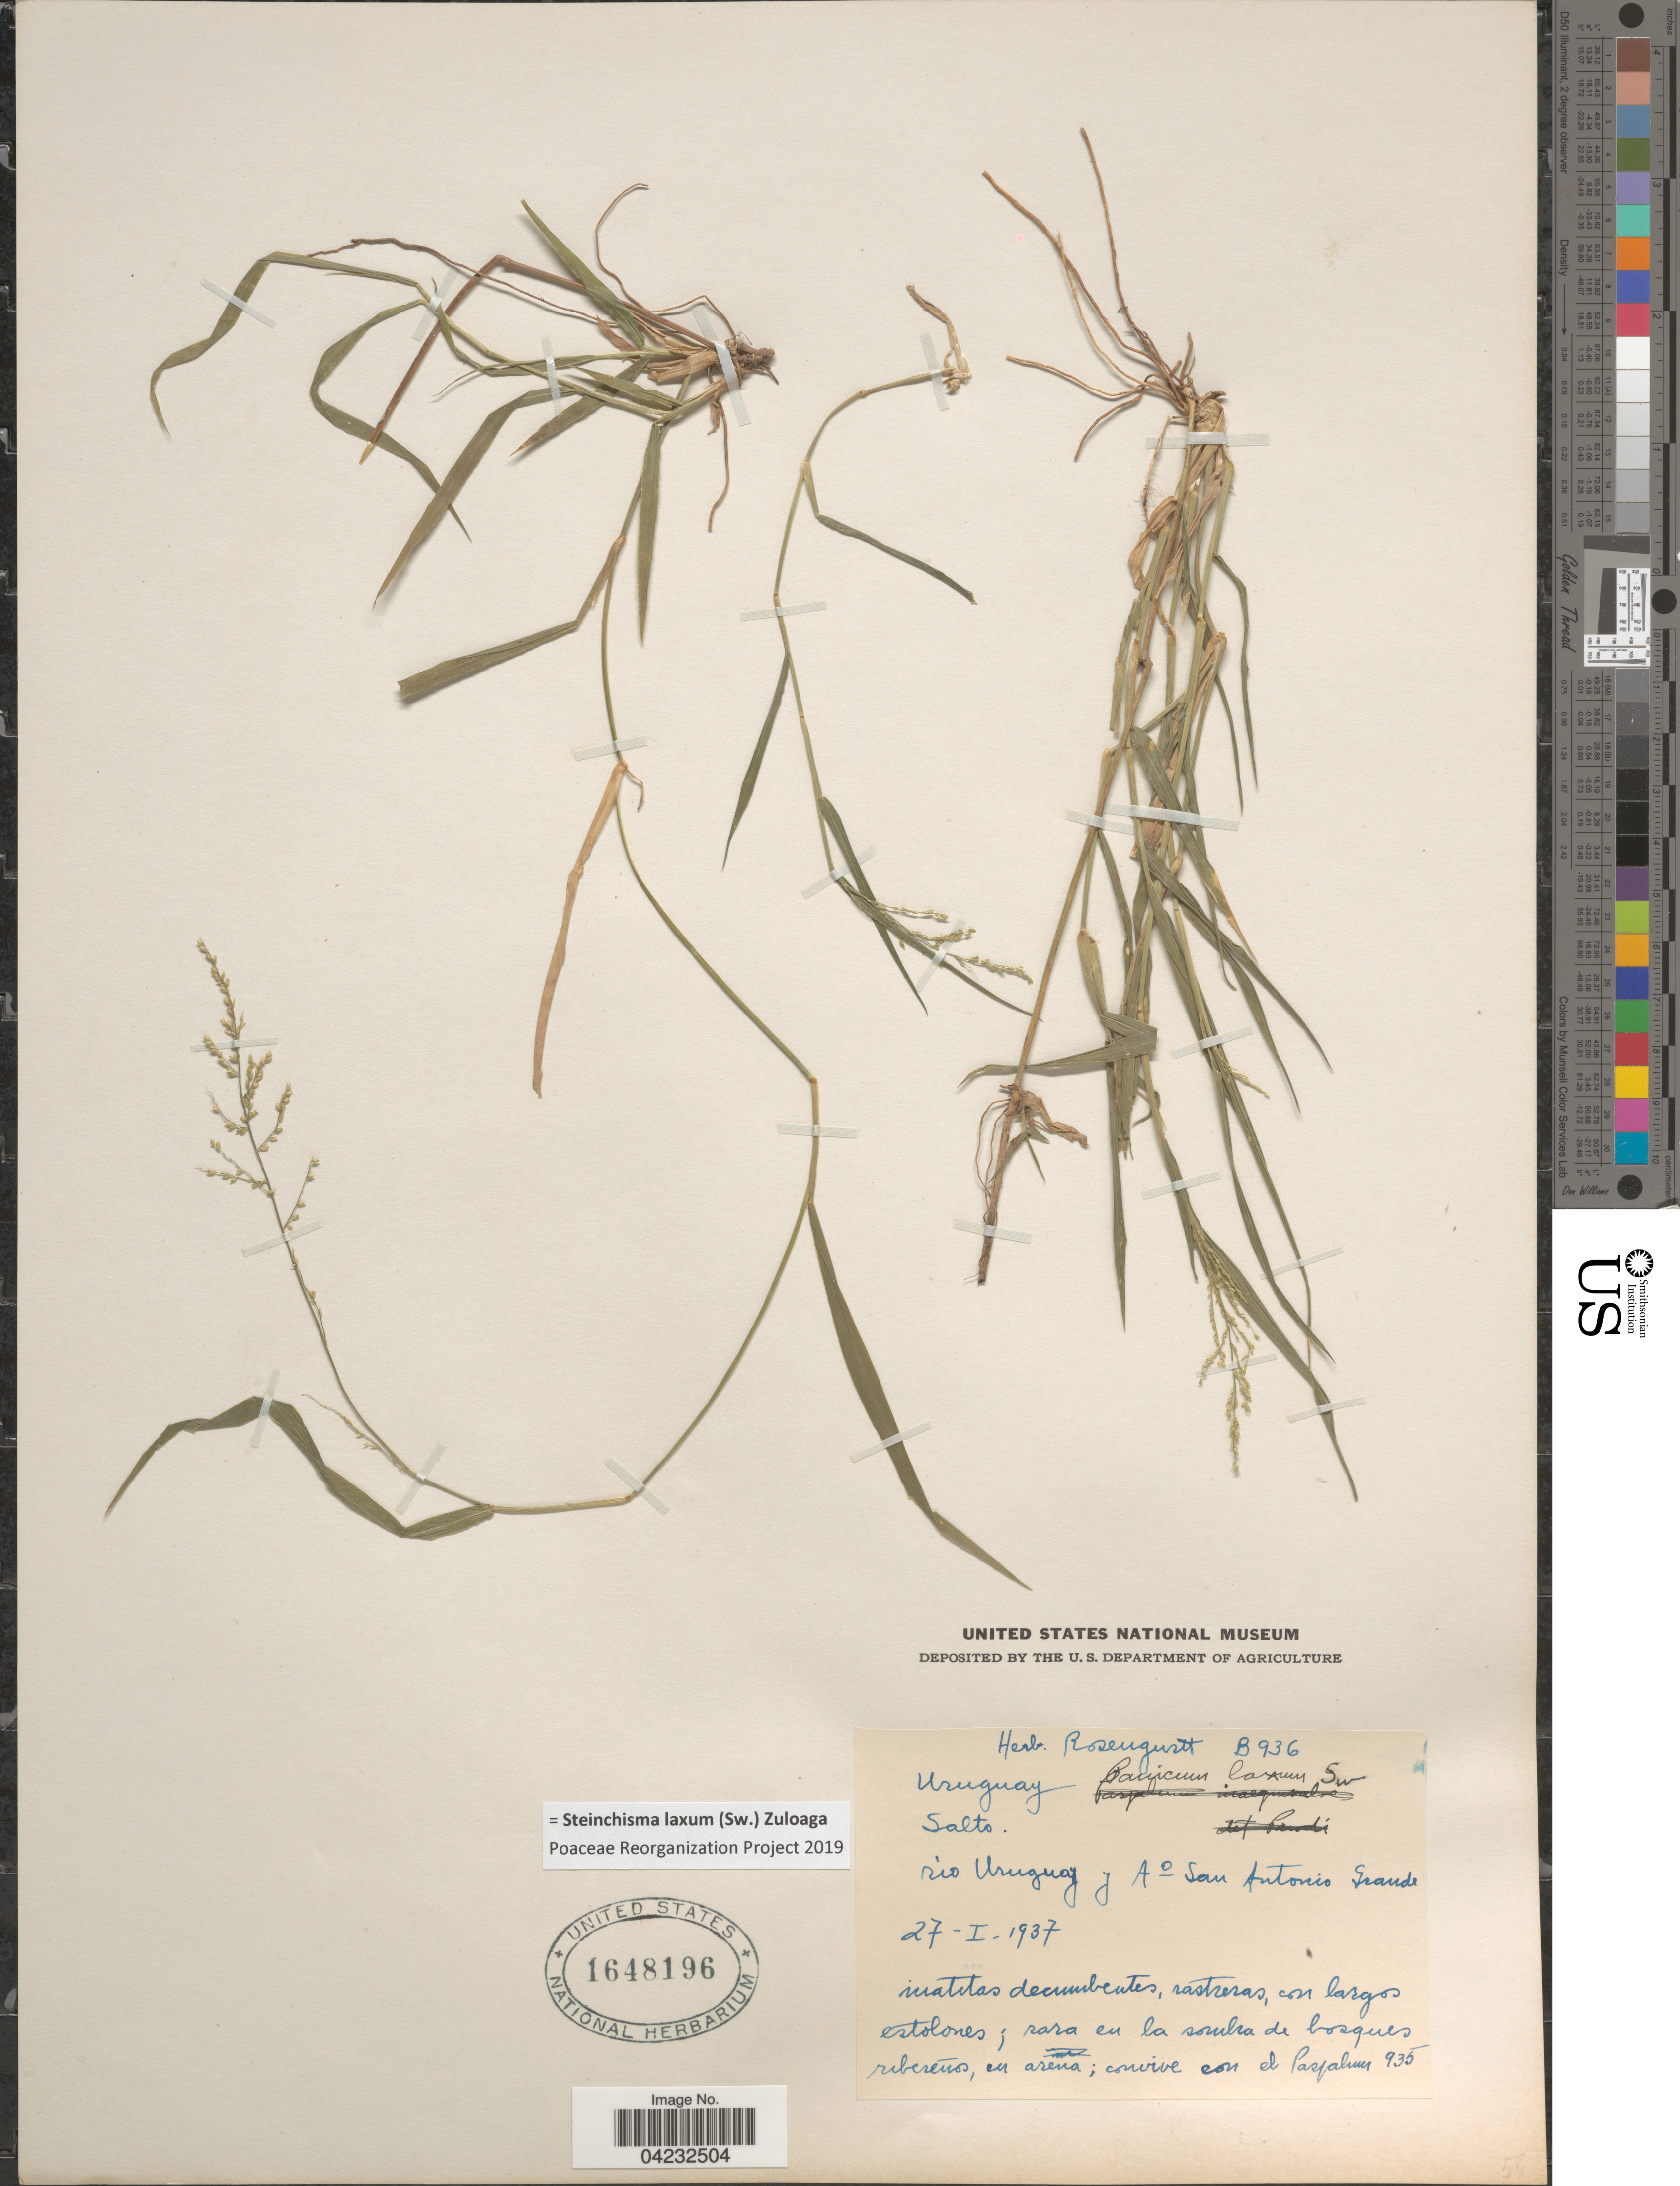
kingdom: Plantae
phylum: Tracheophyta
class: Liliopsida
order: Poales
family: Poaceae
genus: Steinchisma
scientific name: Steinchisma laxum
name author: (Sw.) Zuloaga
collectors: ex herb. Rosengurtt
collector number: B936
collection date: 1937-01-27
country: Uruguay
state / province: Salto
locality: Río Uruguay y A° San Antonio Grande.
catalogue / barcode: US 1648196